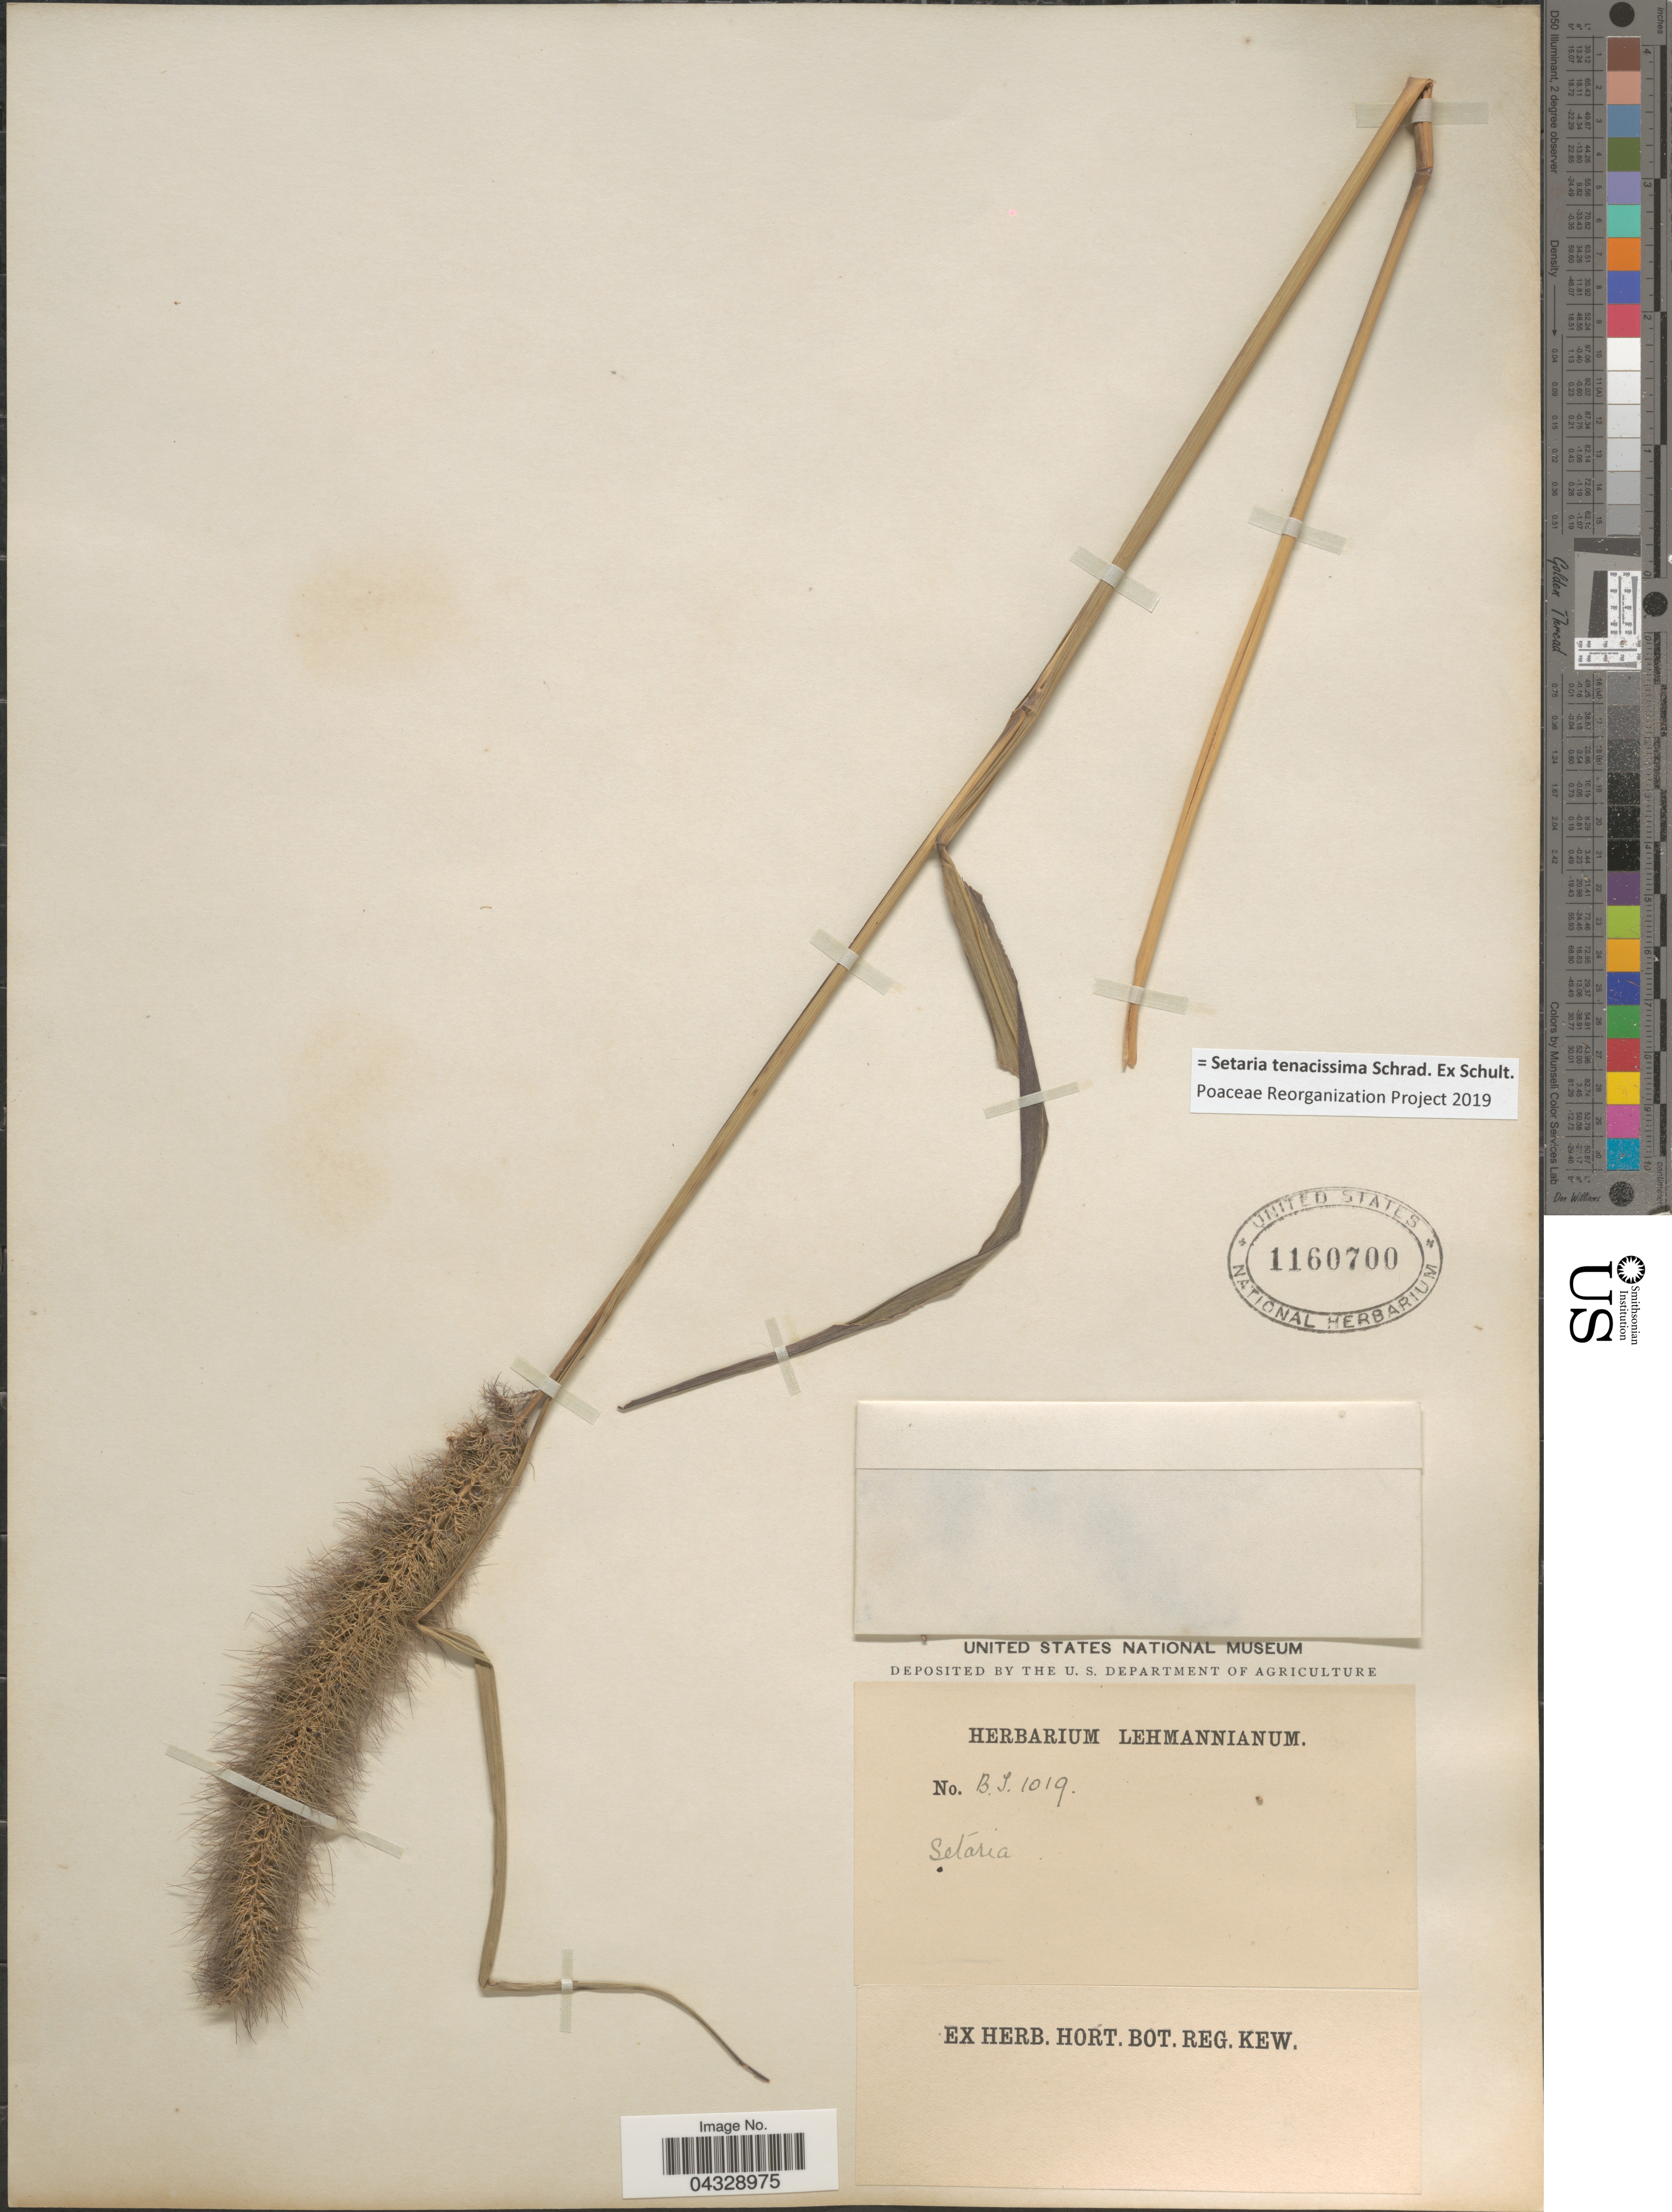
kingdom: Plantae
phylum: Tracheophyta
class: Liliopsida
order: Poales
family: Poaceae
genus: Setaria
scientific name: Setaria tenacissima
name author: Schrad. ex Schult.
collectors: ex herb. Lehmannianum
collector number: BI1019*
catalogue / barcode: US 1160700